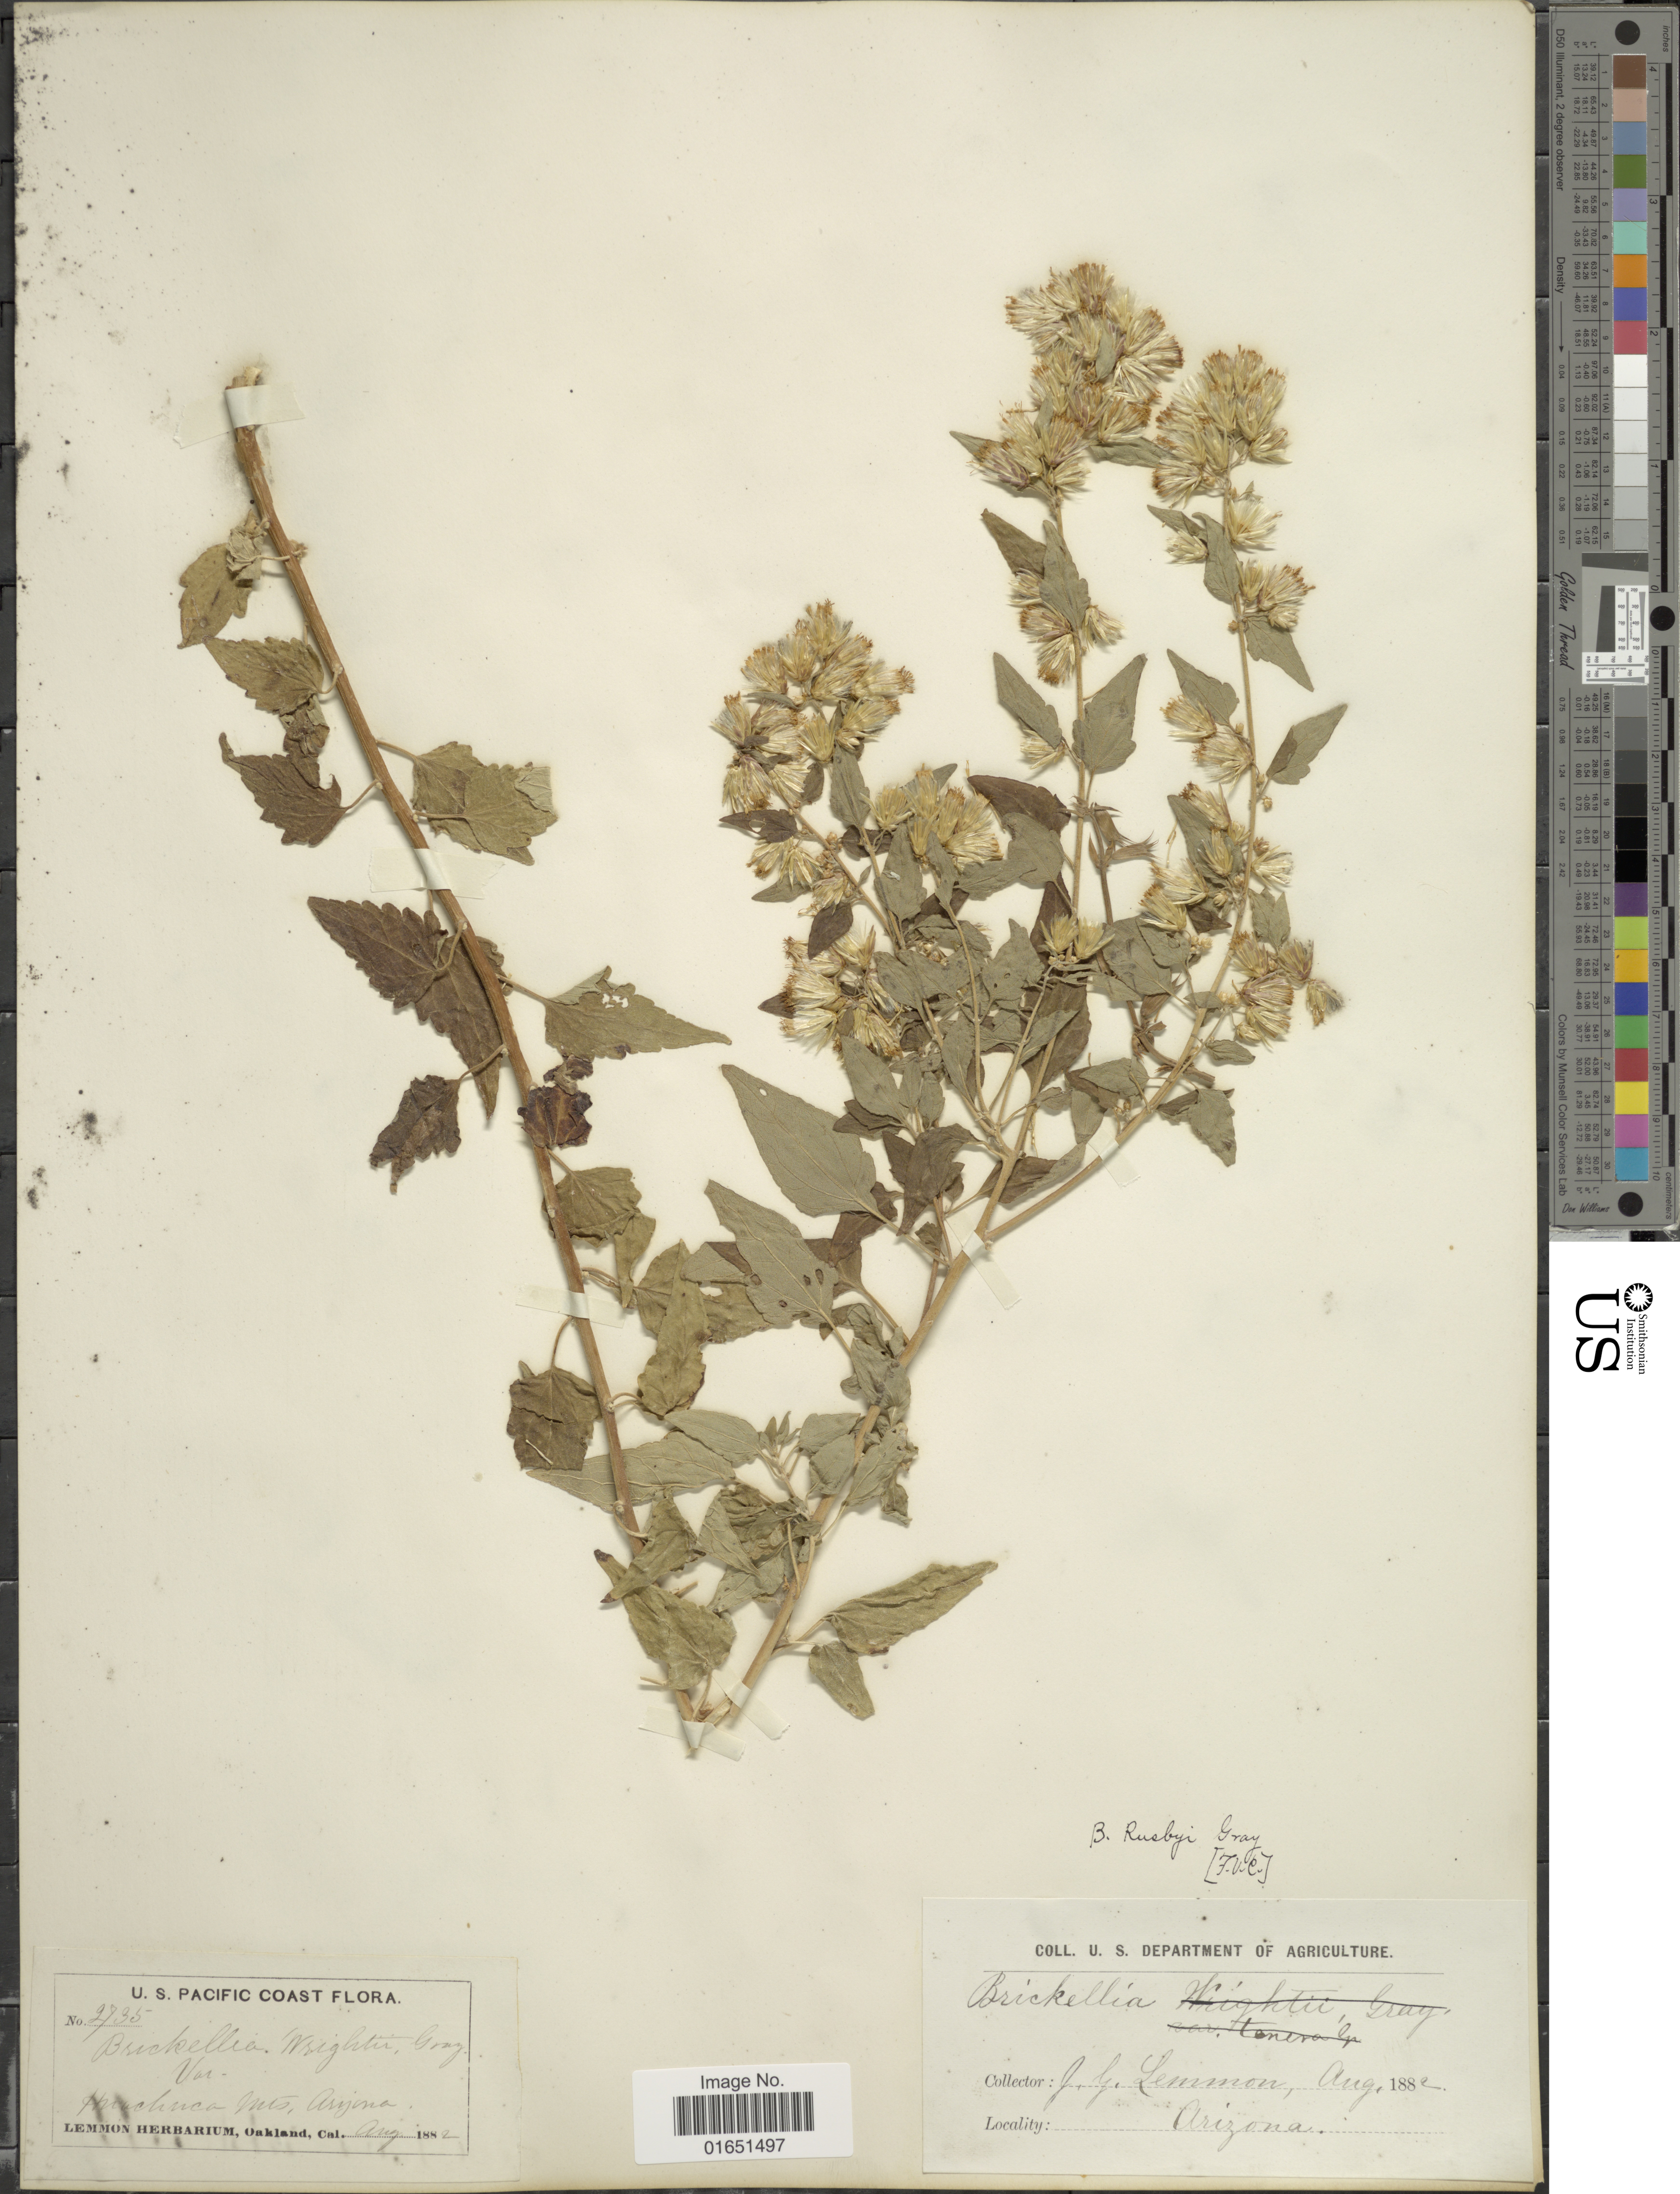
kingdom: Plantae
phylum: Tracheophyta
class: Magnoliopsida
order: Asterales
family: Asteraceae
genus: Brickellia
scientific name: Brickellia rusbyi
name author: A. Gray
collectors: J. Lemmon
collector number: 2735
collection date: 1882-08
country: United States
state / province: Arizona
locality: Huachuca Mts, U.S. Pacific Coast